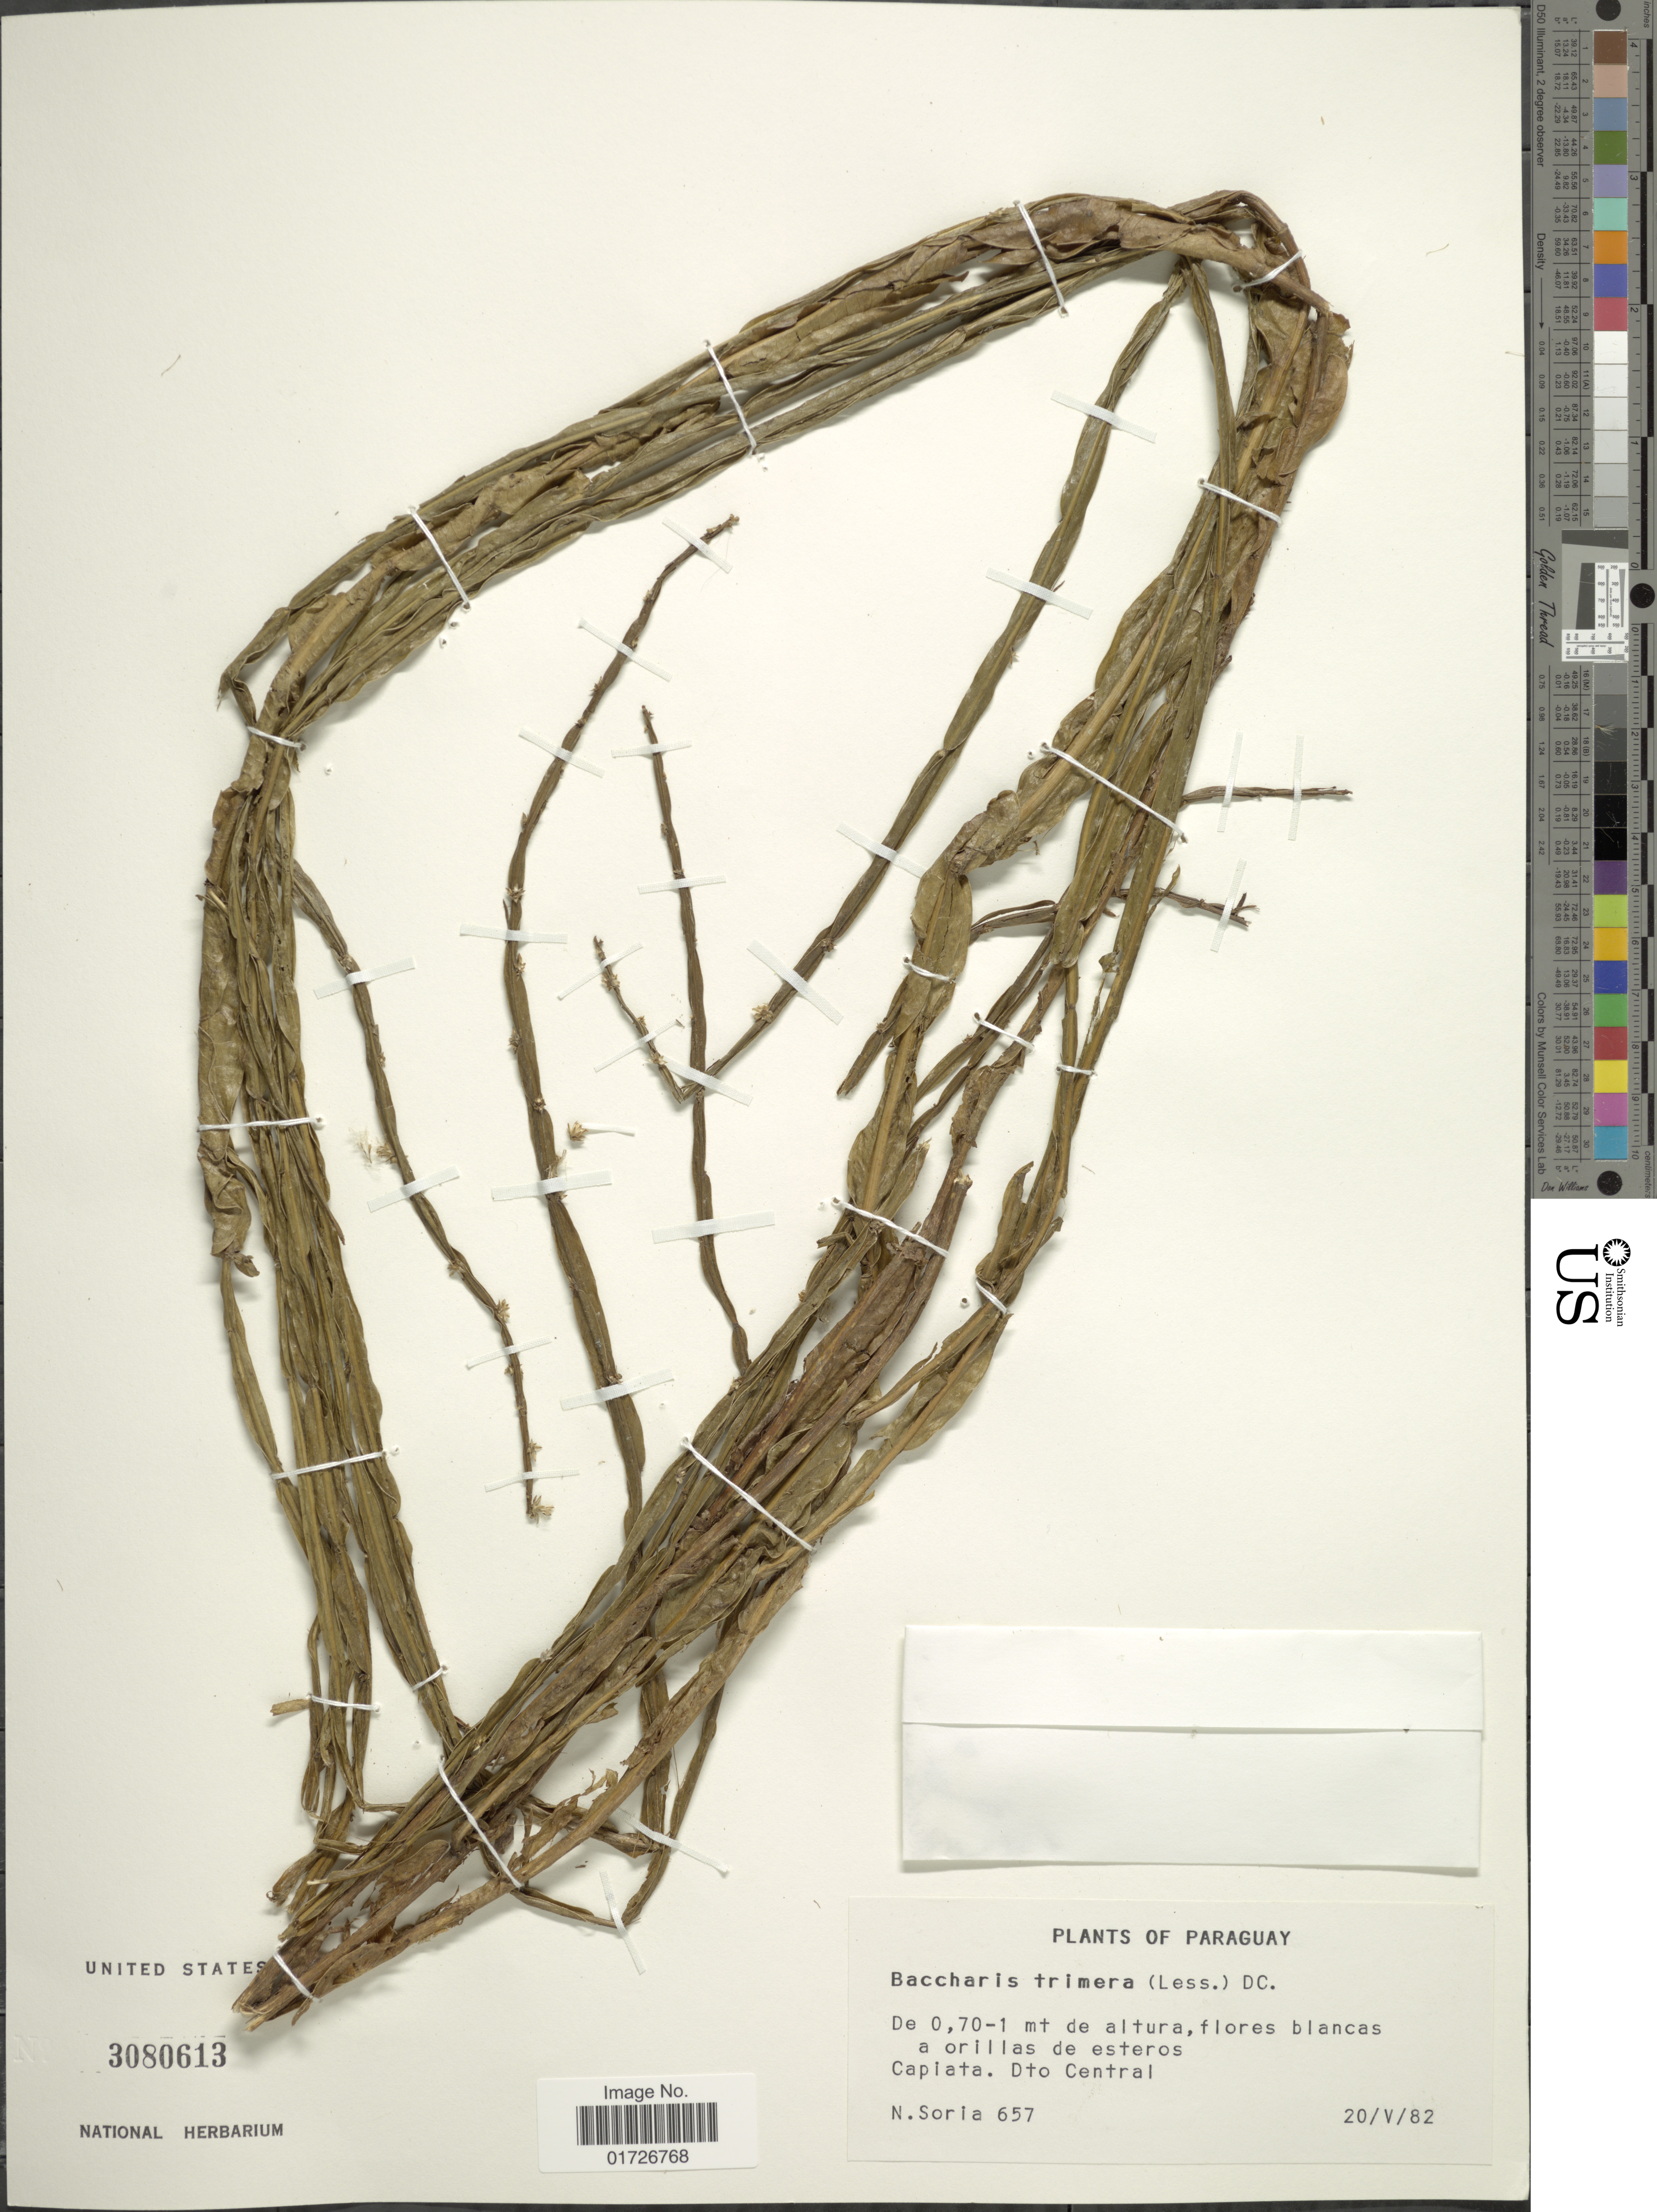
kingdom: Plantae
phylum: Tracheophyta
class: Magnoliopsida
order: Asterales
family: Asteraceae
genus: Baccharis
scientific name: Baccharis trimera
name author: (Less.) DC.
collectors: N. Soria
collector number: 657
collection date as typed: Transcribed d/m/y: 20/5/82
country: Paraguay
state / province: Central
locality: Capiata. Dto Central.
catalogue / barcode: US 3080613